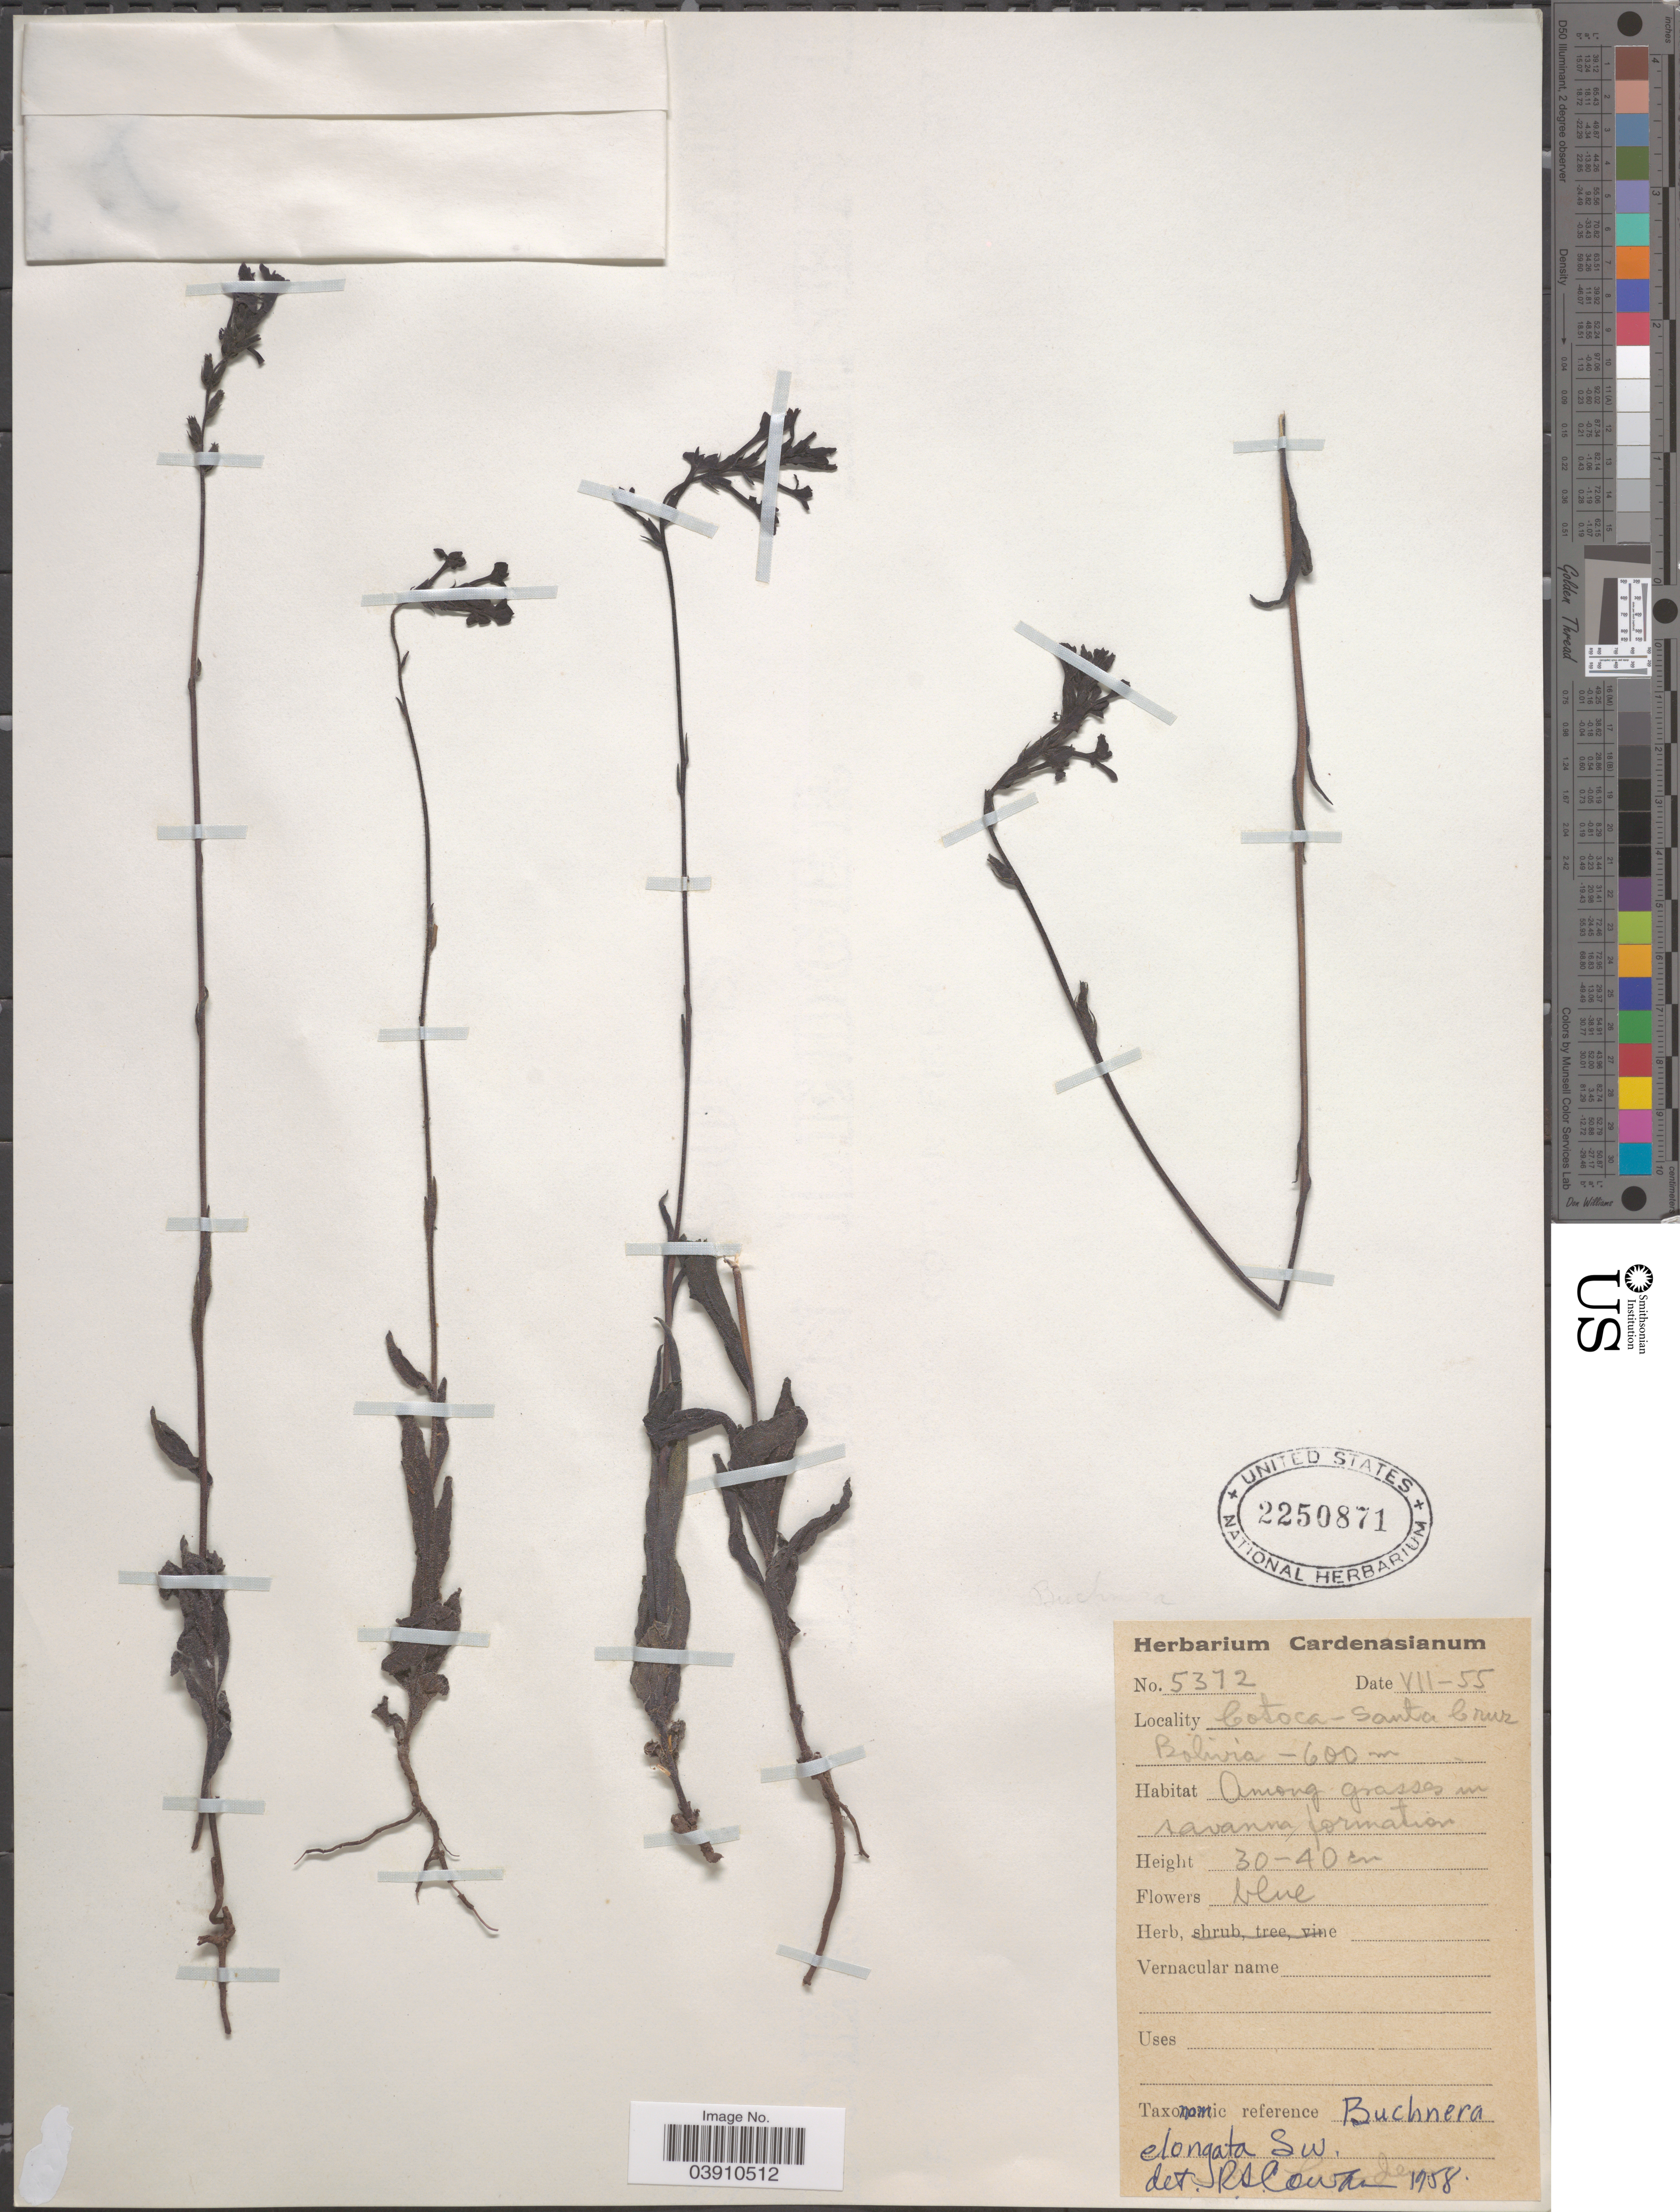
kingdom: Plantae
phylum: Tracheophyta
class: Magnoliopsida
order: Lamiales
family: Orobanchaceae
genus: Buchnera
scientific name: Buchnera elongata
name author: Sw.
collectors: ex herb. Cardenasianum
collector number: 5372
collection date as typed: Transcribed d/m/y: /7/55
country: Bolivia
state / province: Santa Cruz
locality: Cotoca - Santa Cruz.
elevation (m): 600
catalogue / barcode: US 2250871